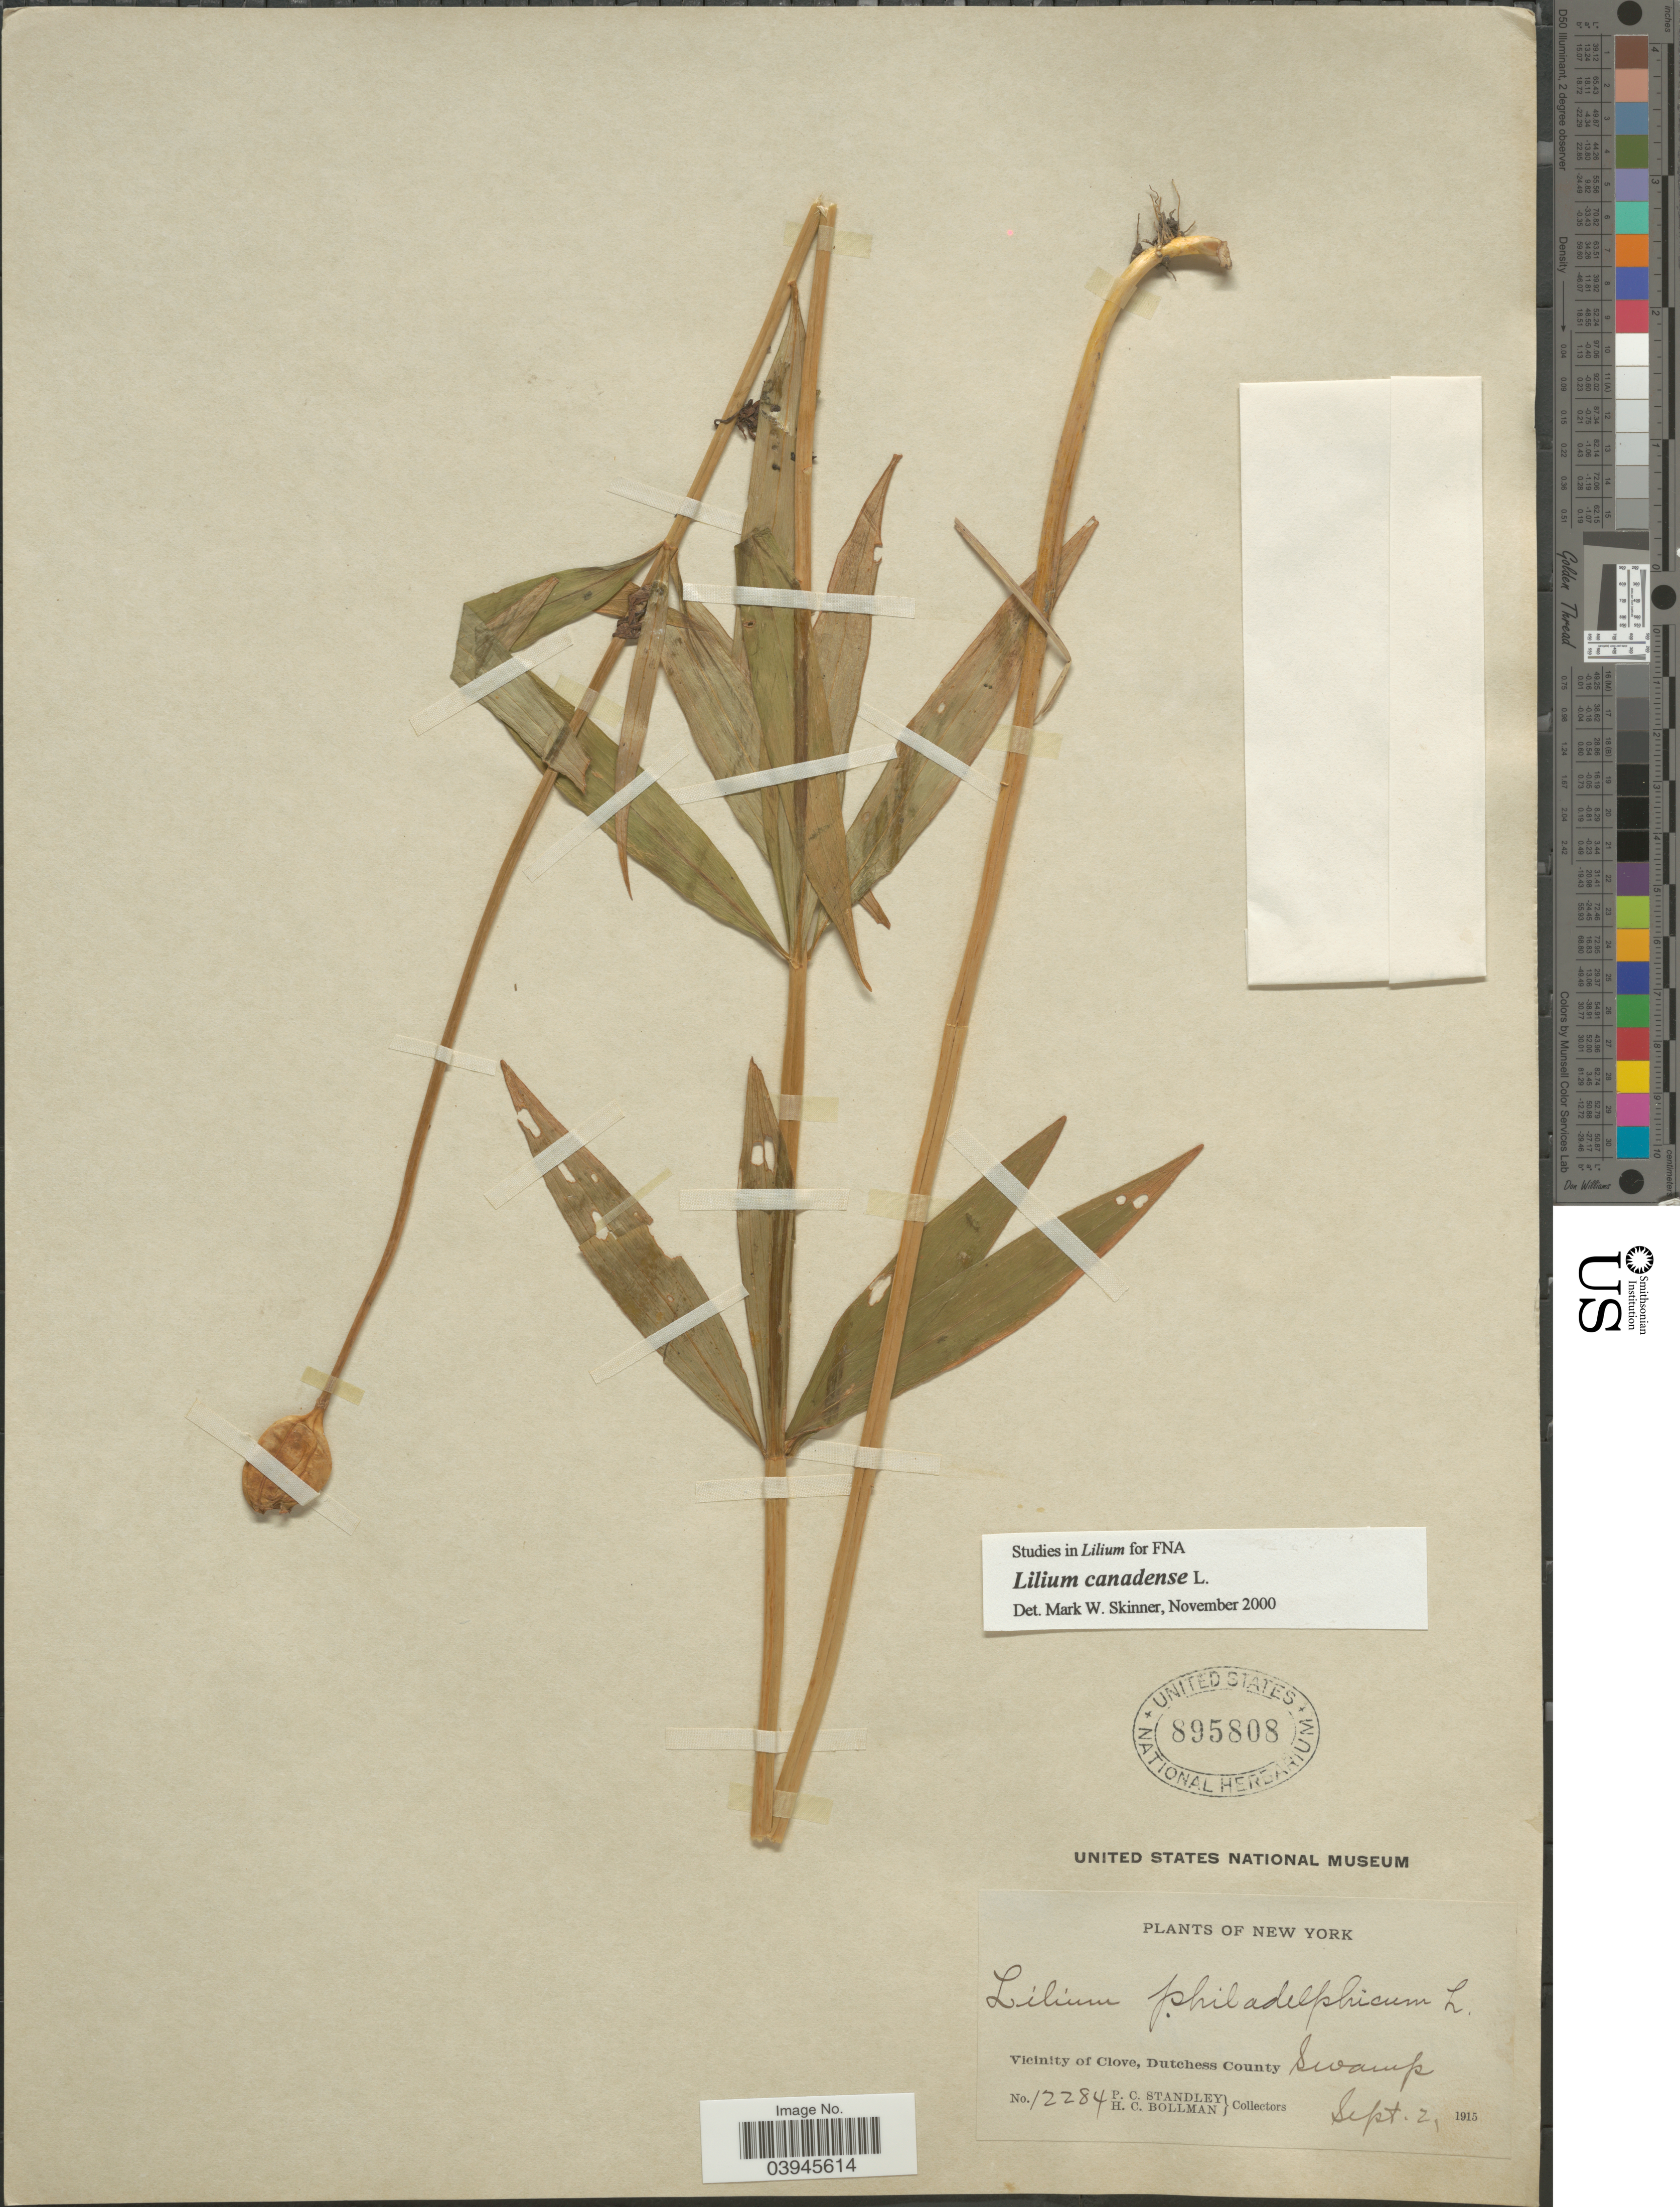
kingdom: Plantae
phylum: Tracheophyta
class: Liliopsida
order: Liliales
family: Liliaceae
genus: Lilium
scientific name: Lilium canadense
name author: L.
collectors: P. C. Standley & H. C. Bollman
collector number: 12284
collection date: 1915-09-02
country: United States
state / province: New York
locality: Vicinity of Clove, Dutchess County Swamp.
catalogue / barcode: US 895808